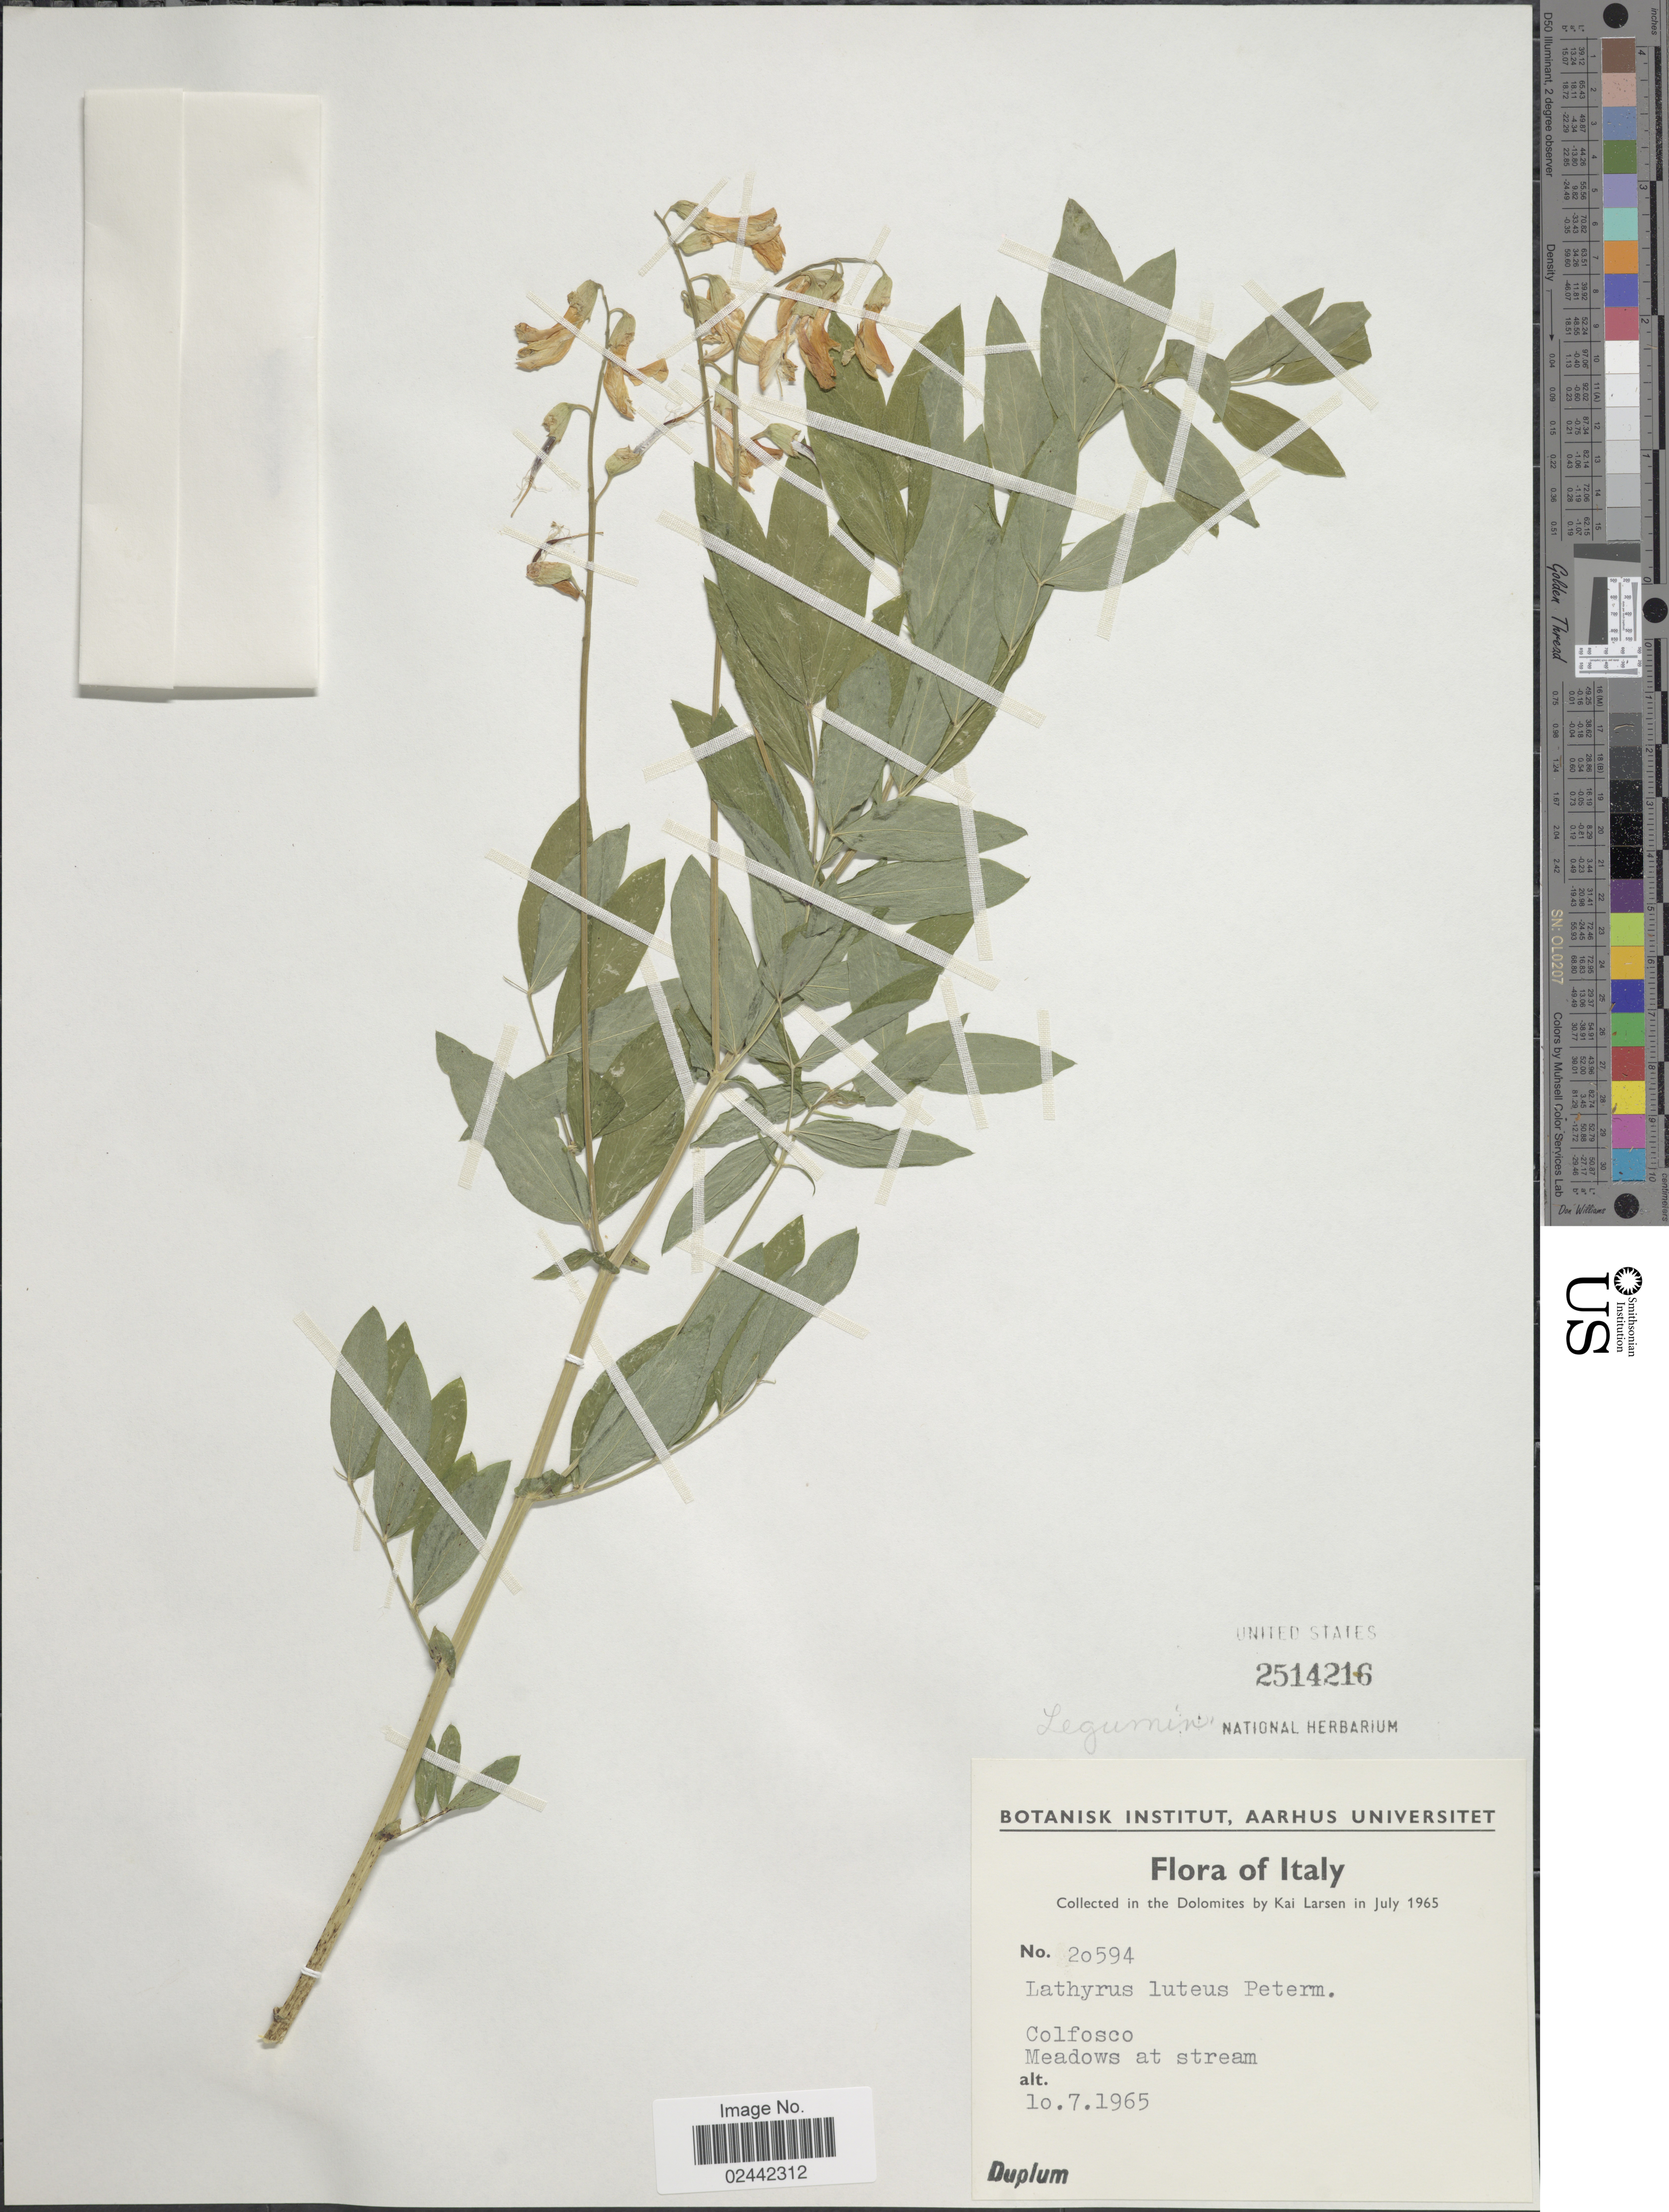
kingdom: Plantae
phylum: Tracheophyta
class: Magnoliopsida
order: Fabales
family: Fabaceae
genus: Lathyrus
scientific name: Lathyrus gmelinii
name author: Fritsch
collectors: K. Larsen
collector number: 20594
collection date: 1965-07-10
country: Italy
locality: Italy, Colfosco, Meadows at stream. Dolomites.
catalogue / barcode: US 2514216